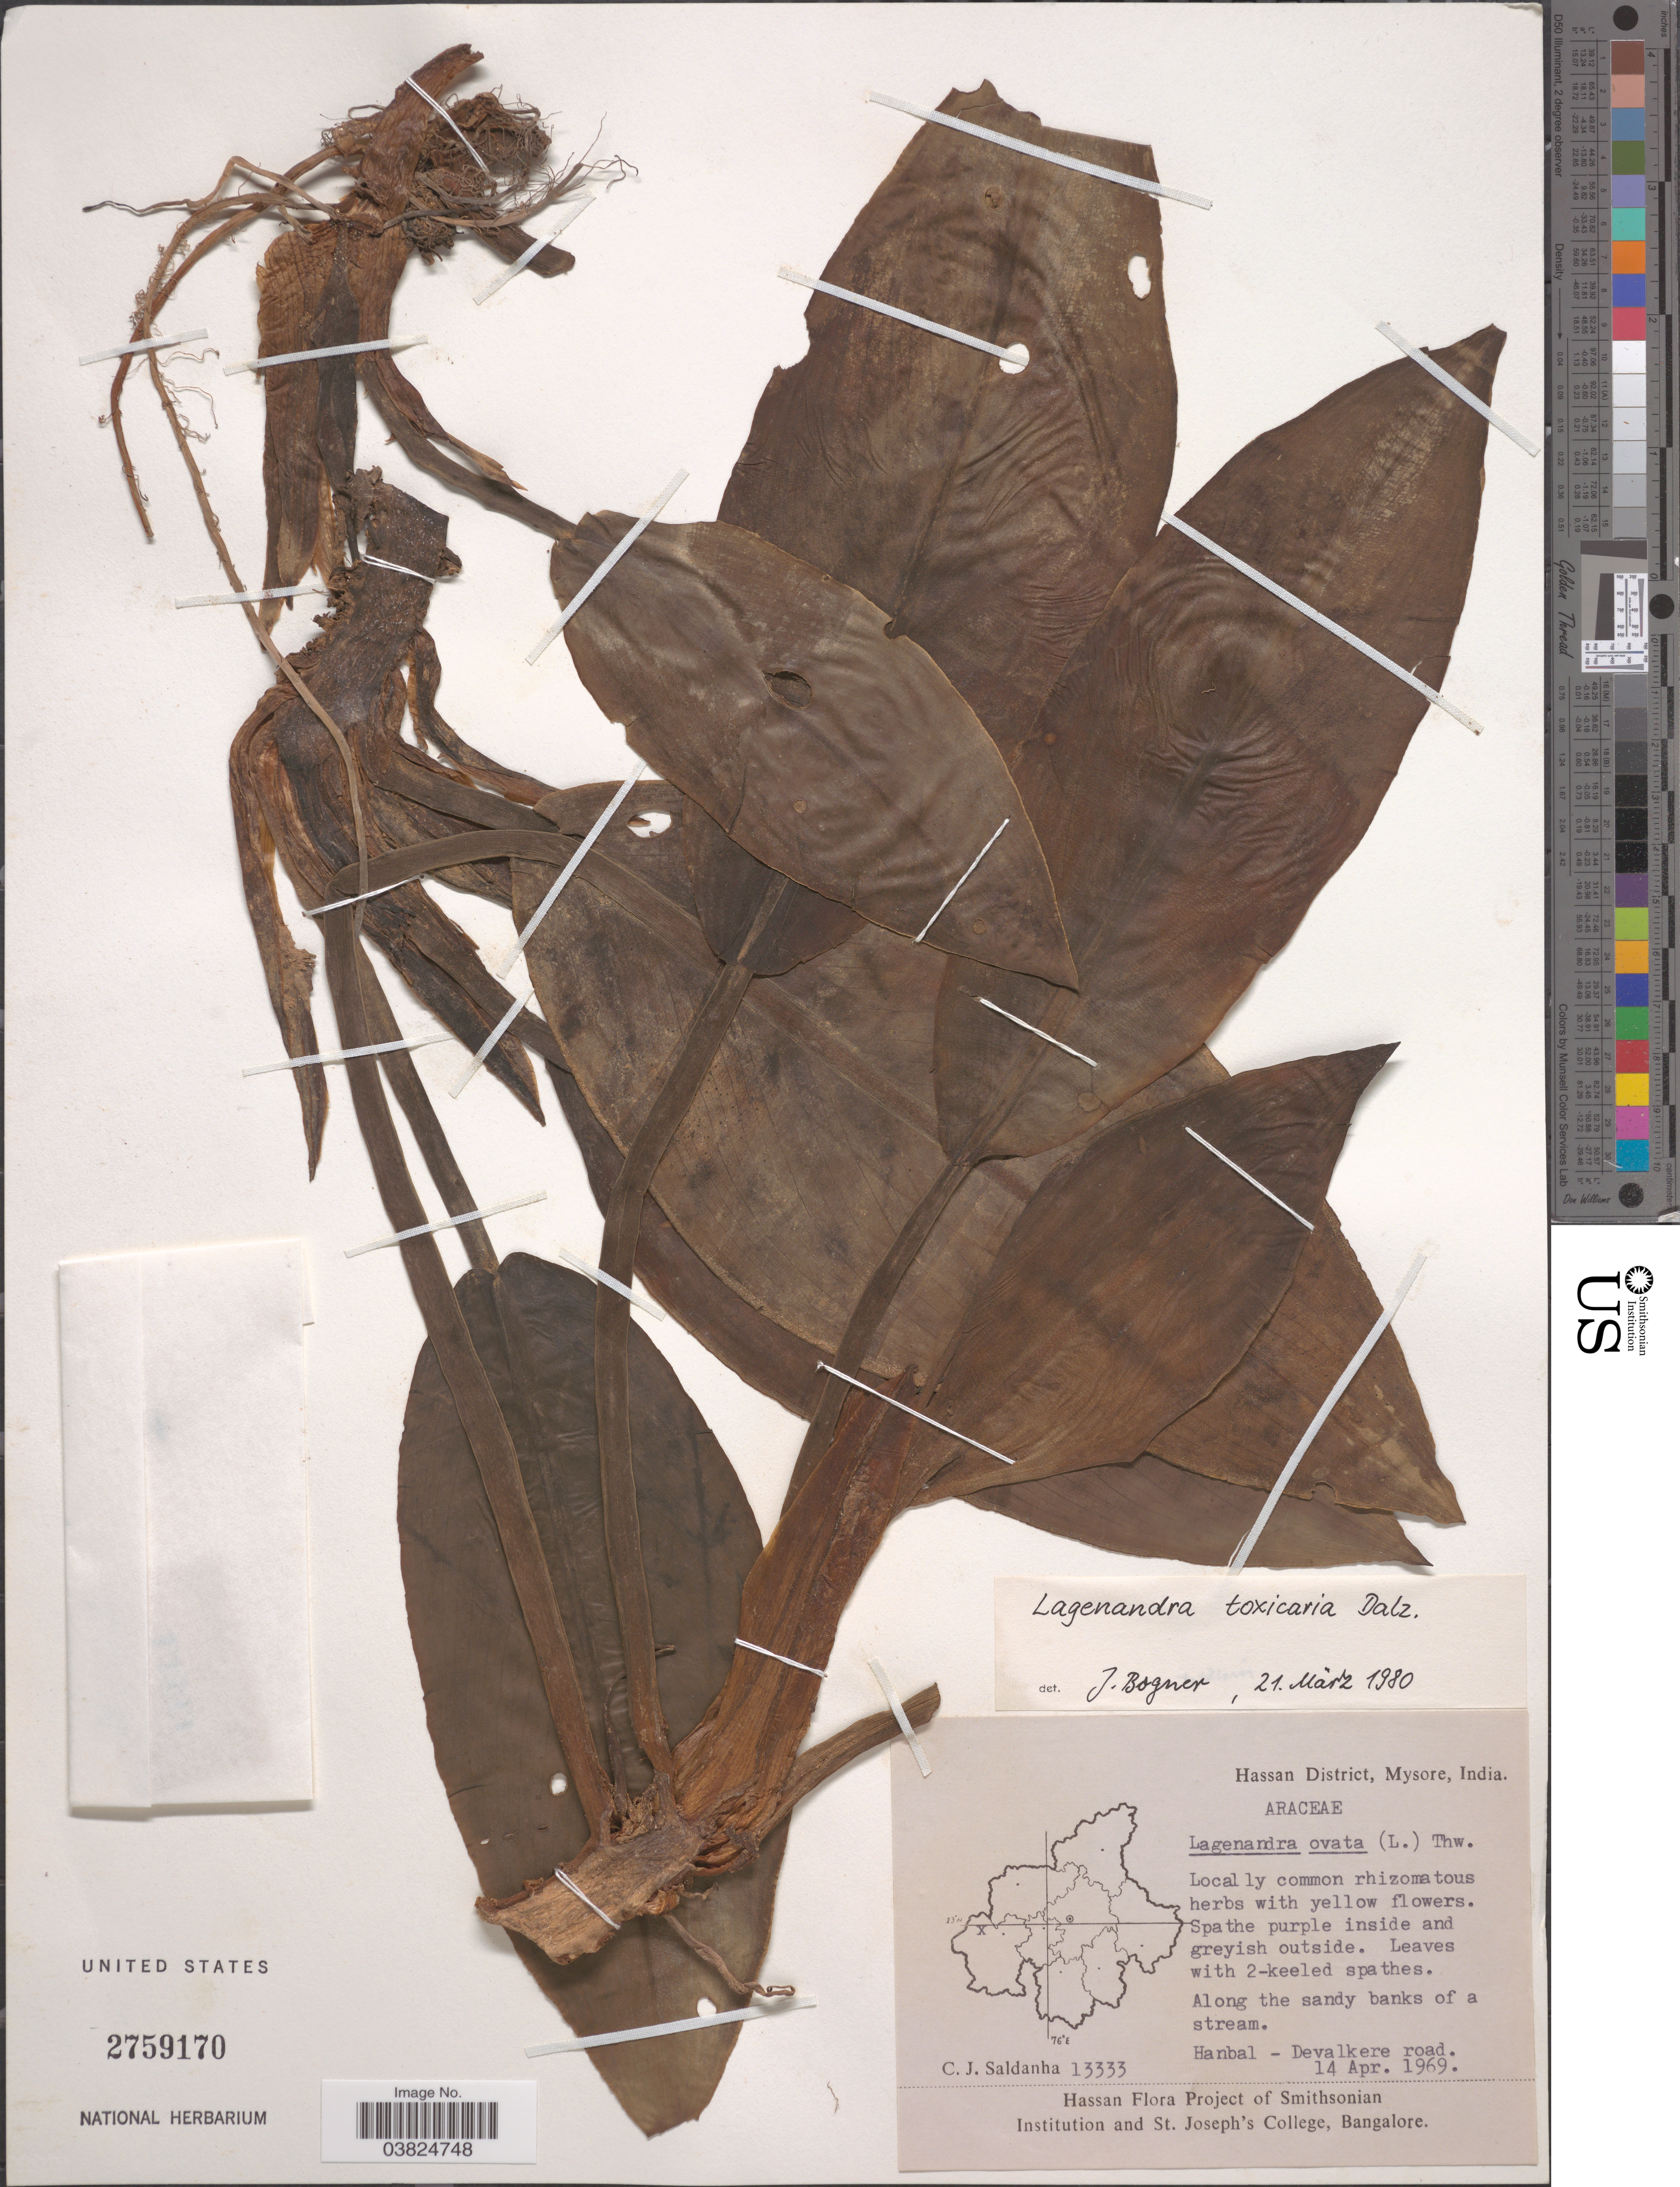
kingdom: Plantae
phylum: Tracheophyta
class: Liliopsida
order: Alismatales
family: Araceae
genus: Lagenandra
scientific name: Lagenandra toxicaria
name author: Dalzell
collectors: C. J. Saldanha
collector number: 13333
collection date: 1969-04-14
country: India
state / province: Karnataka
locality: Hassan District, Mysore. Hanbal - Devalkere road.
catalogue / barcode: US 2759170